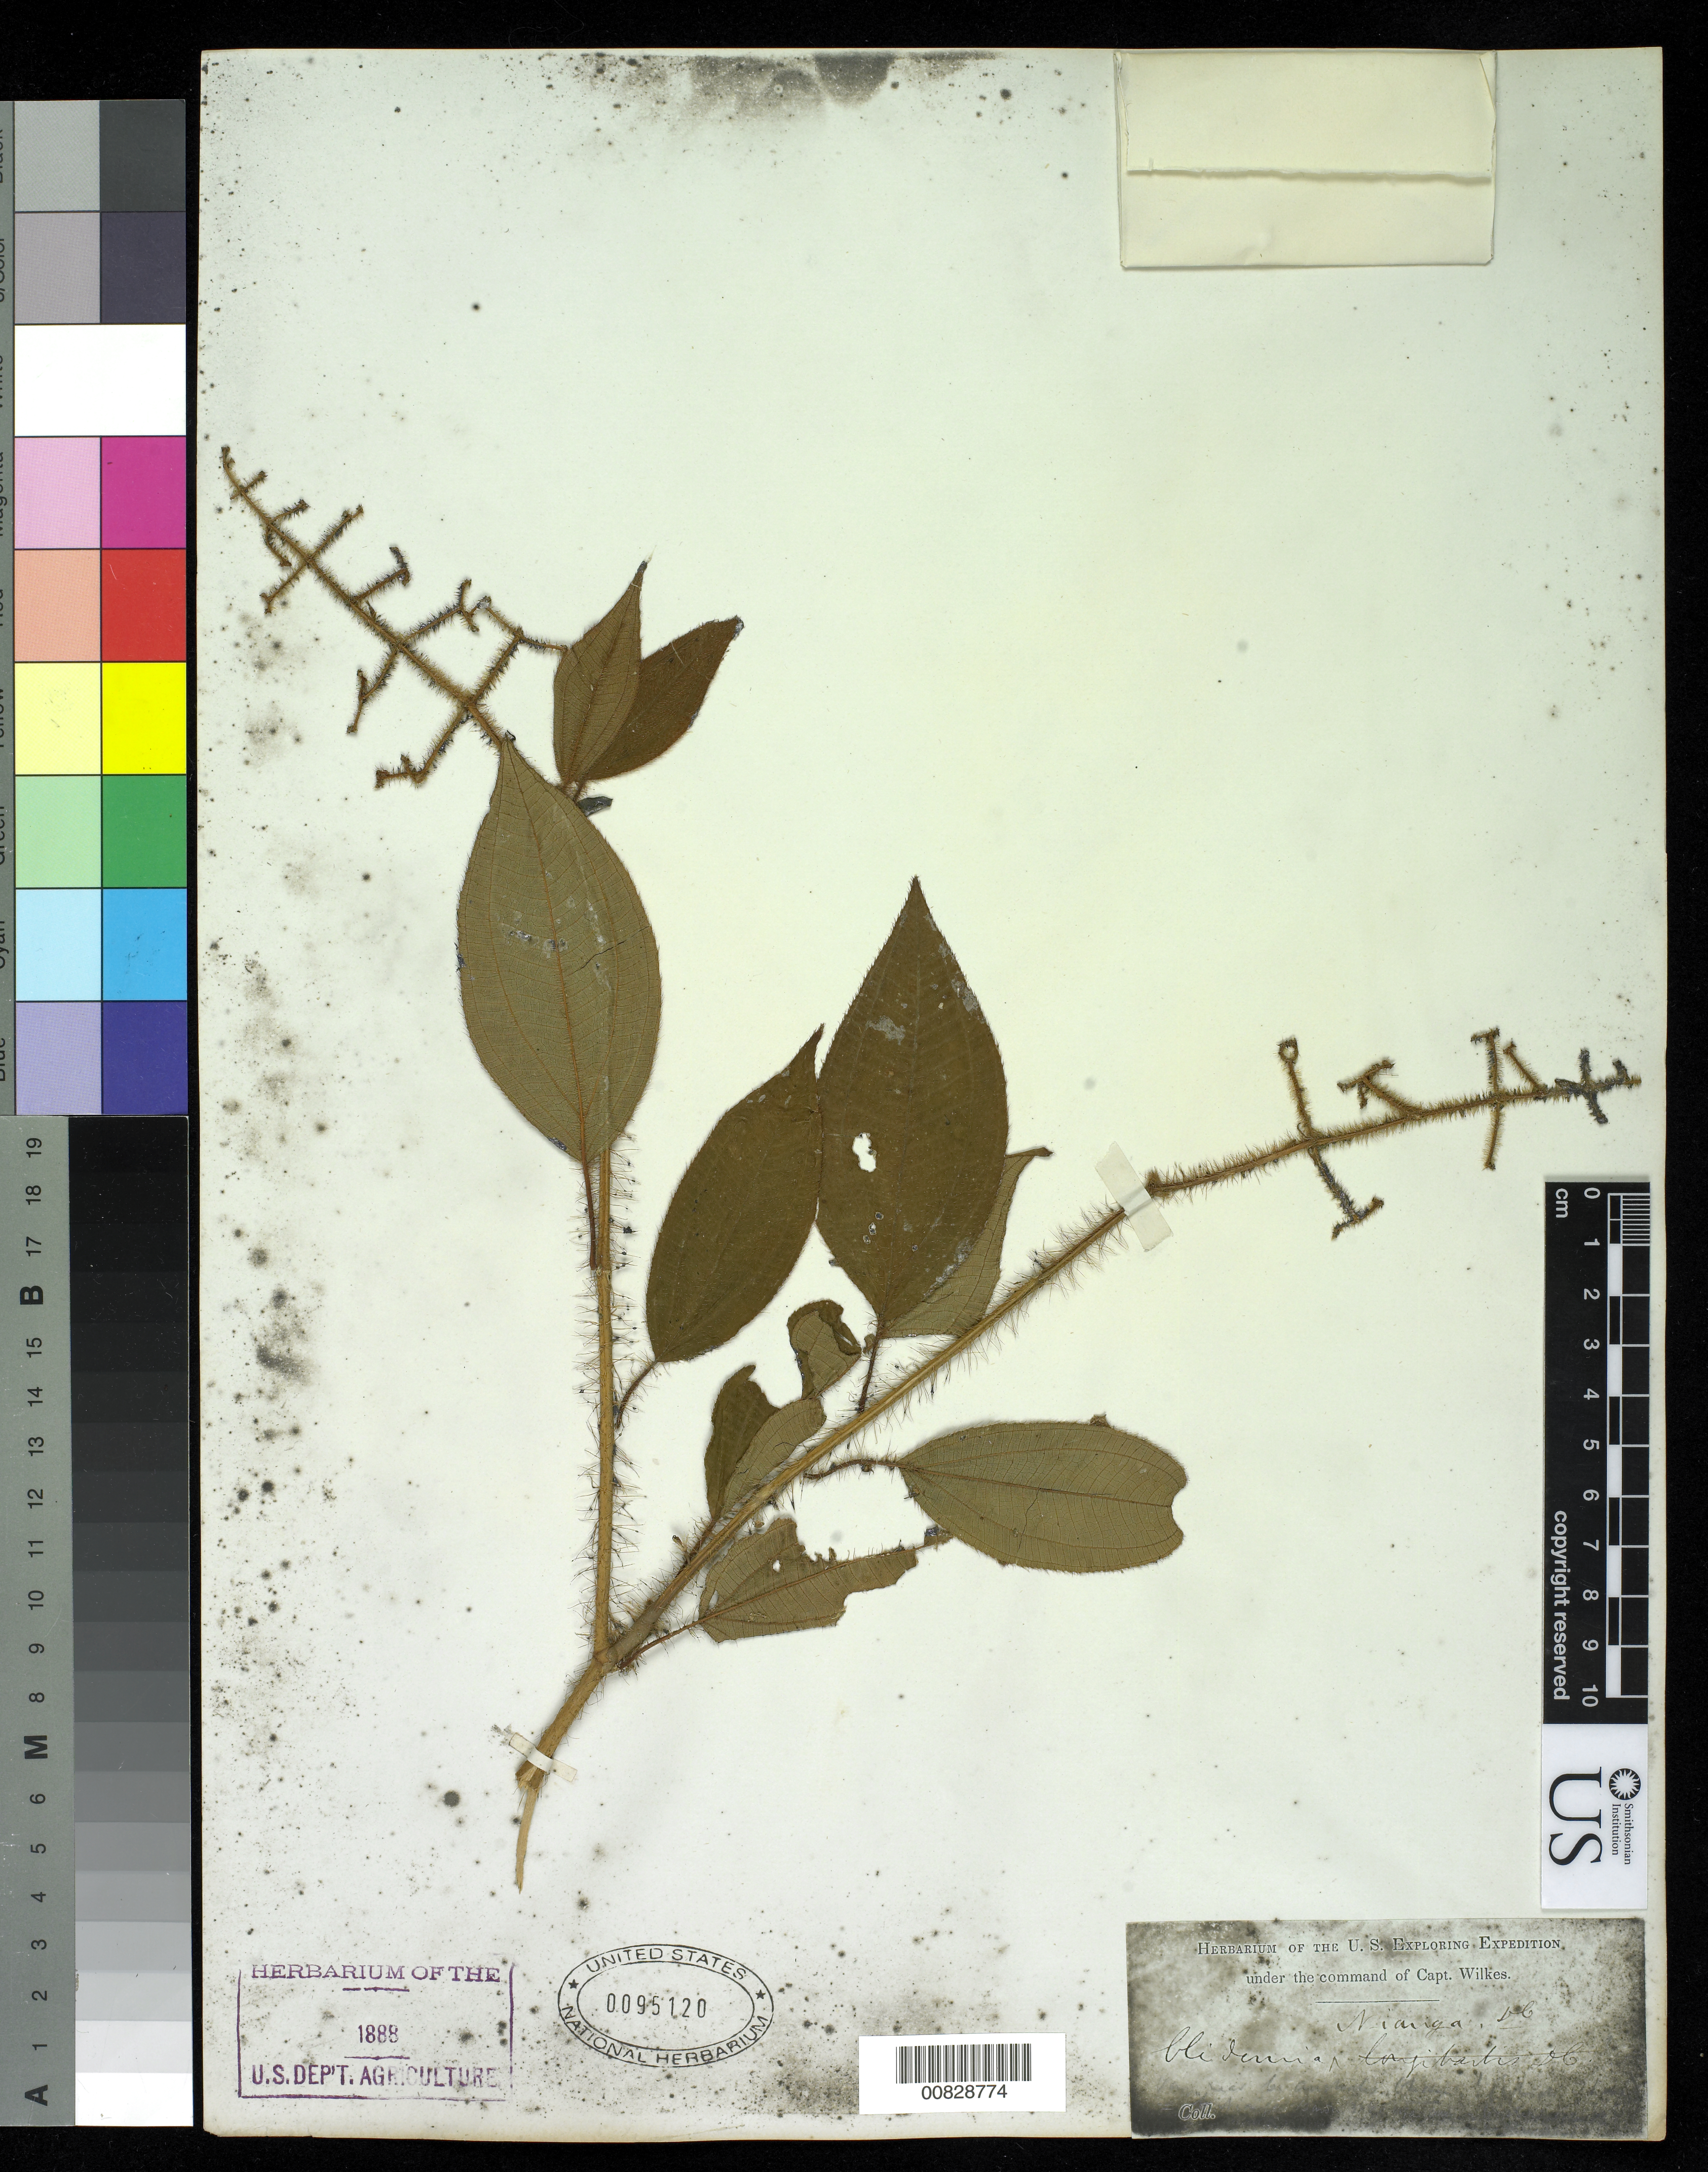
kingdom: Plantae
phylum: Tracheophyta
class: Magnoliopsida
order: Myrtales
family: Melastomataceae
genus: Leandra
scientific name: Leandra nianga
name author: Cogn.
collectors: Wilkes Explor. Exped.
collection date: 1838/1842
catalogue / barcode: US 95120